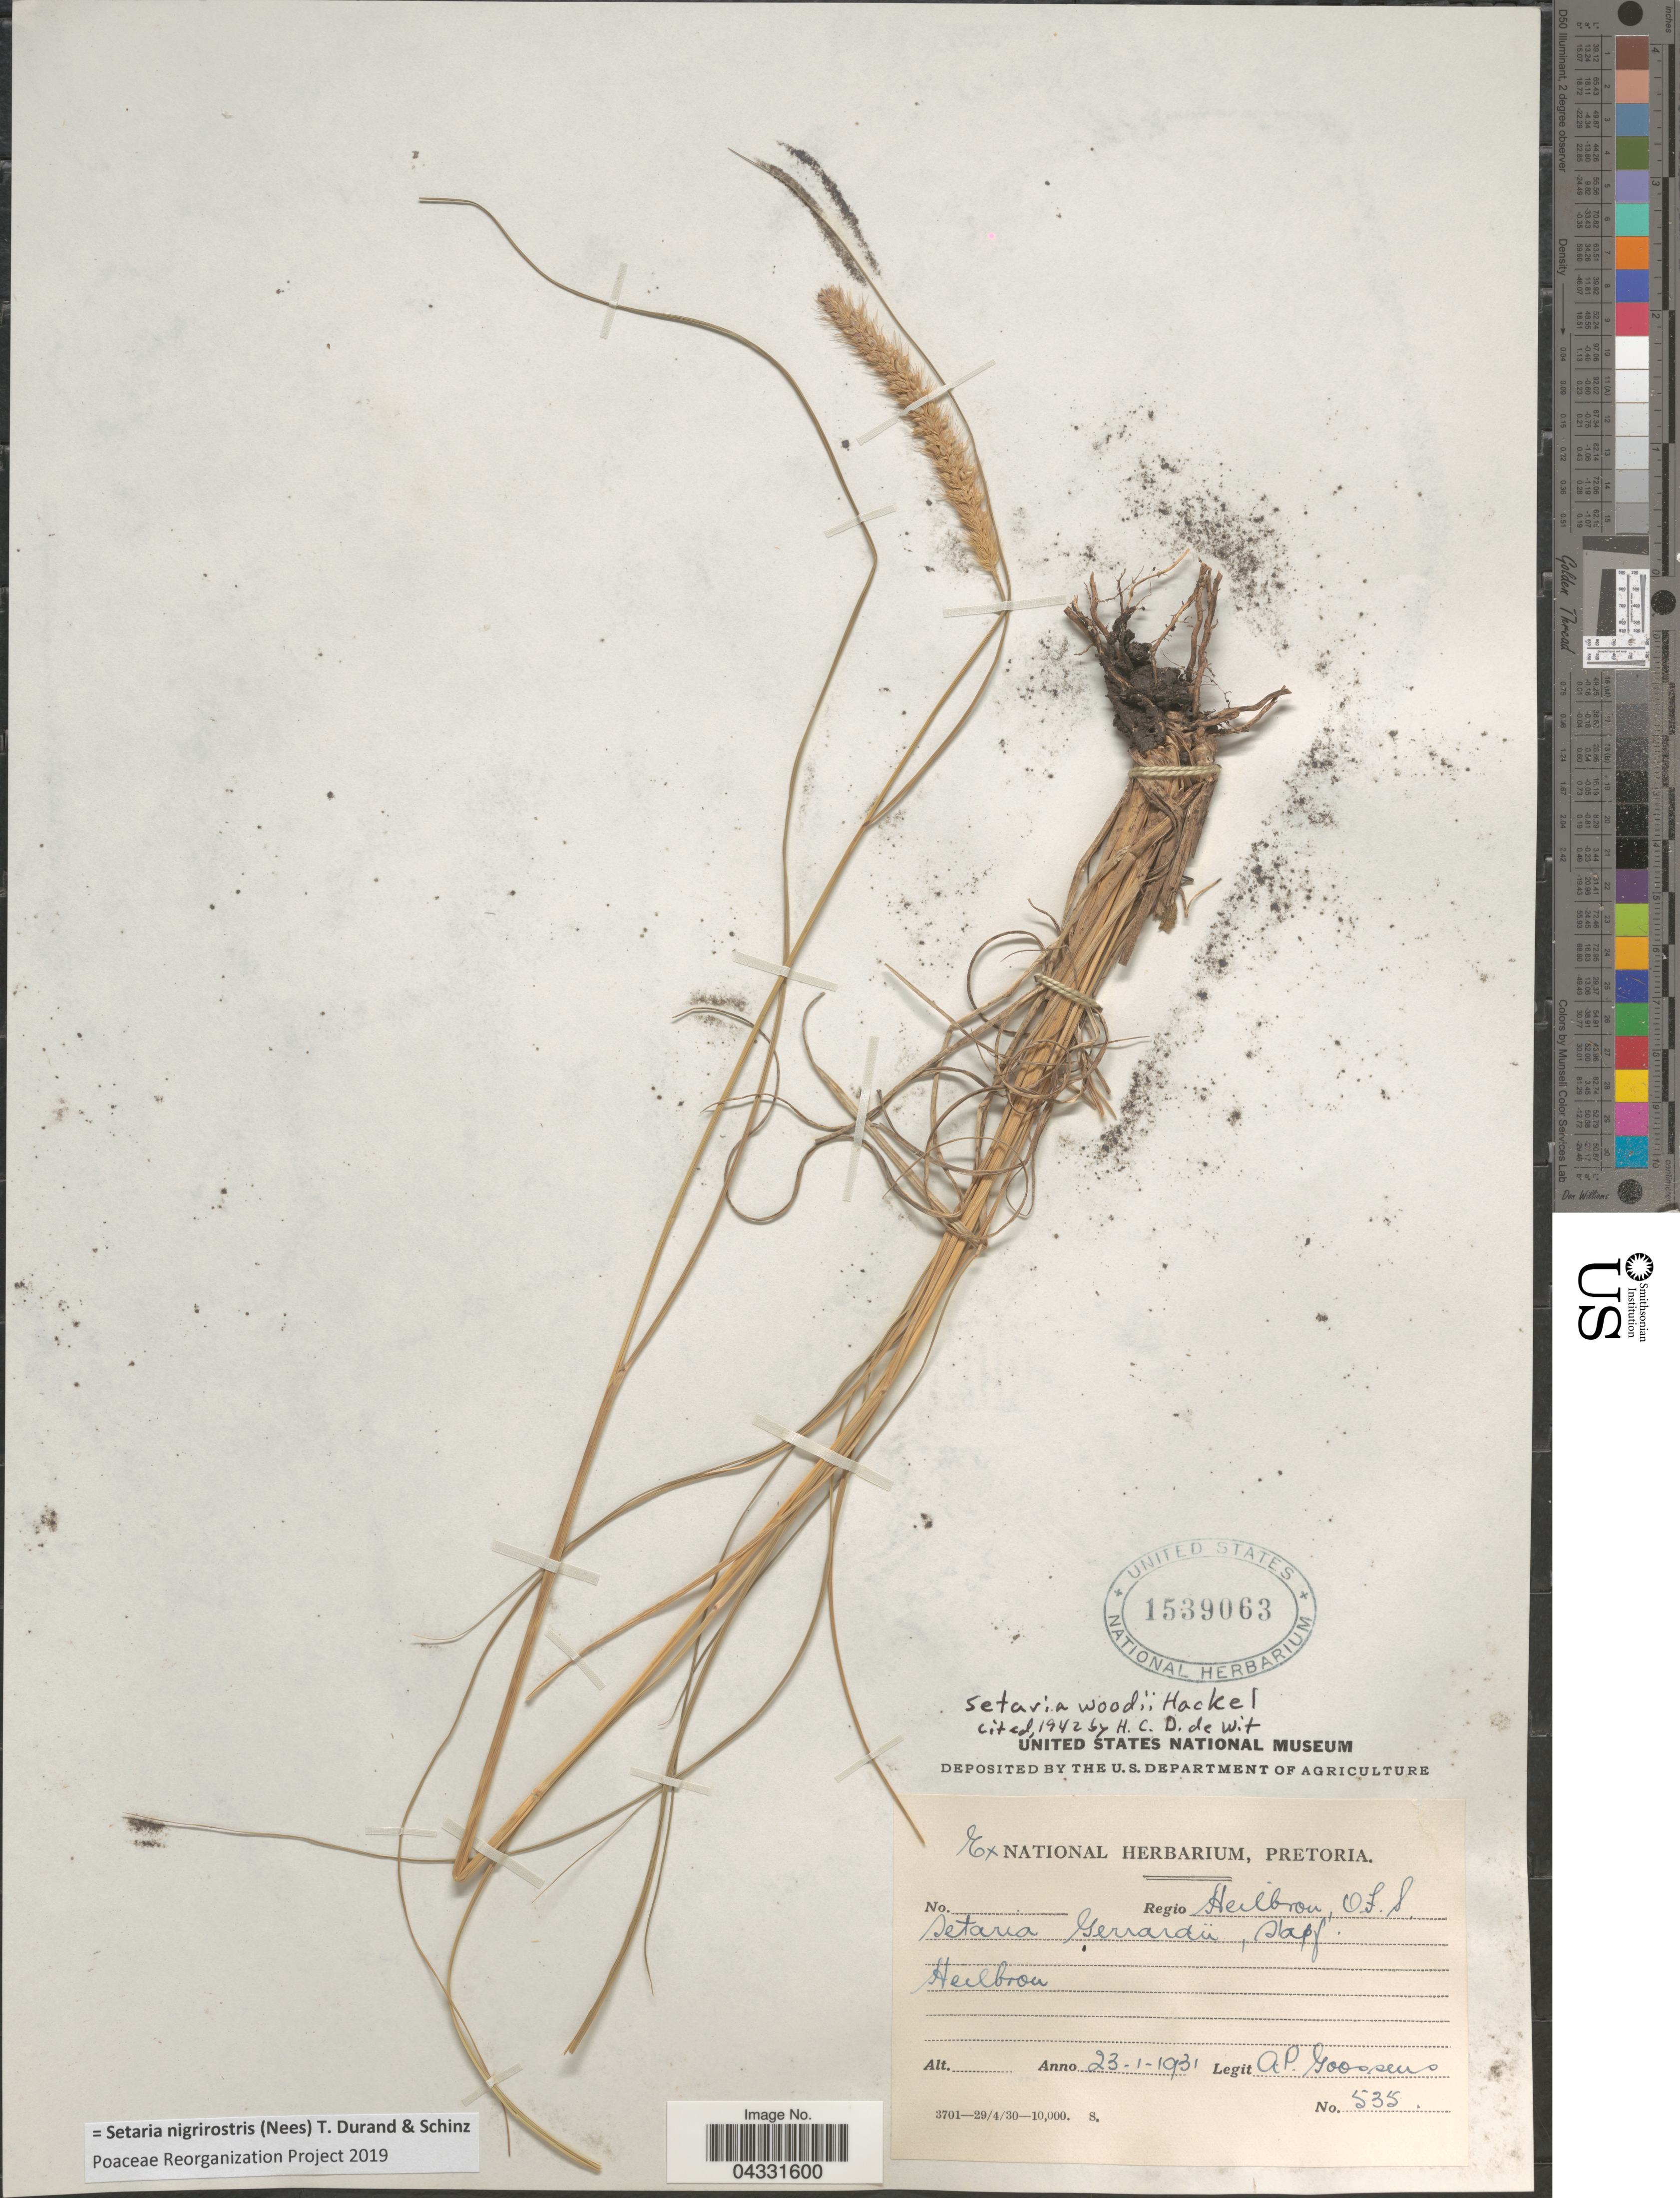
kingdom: Plantae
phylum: Tracheophyta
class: Liliopsida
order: Poales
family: Poaceae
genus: Setaria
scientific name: Setaria nigrirostris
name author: (Nees) Durand & Schinz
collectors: A. P. G. Goossens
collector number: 535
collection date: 1931-01-23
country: South Africa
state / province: Free State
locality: Regio Heilbron, O.F.S. Heilbron.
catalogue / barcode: US 1539063